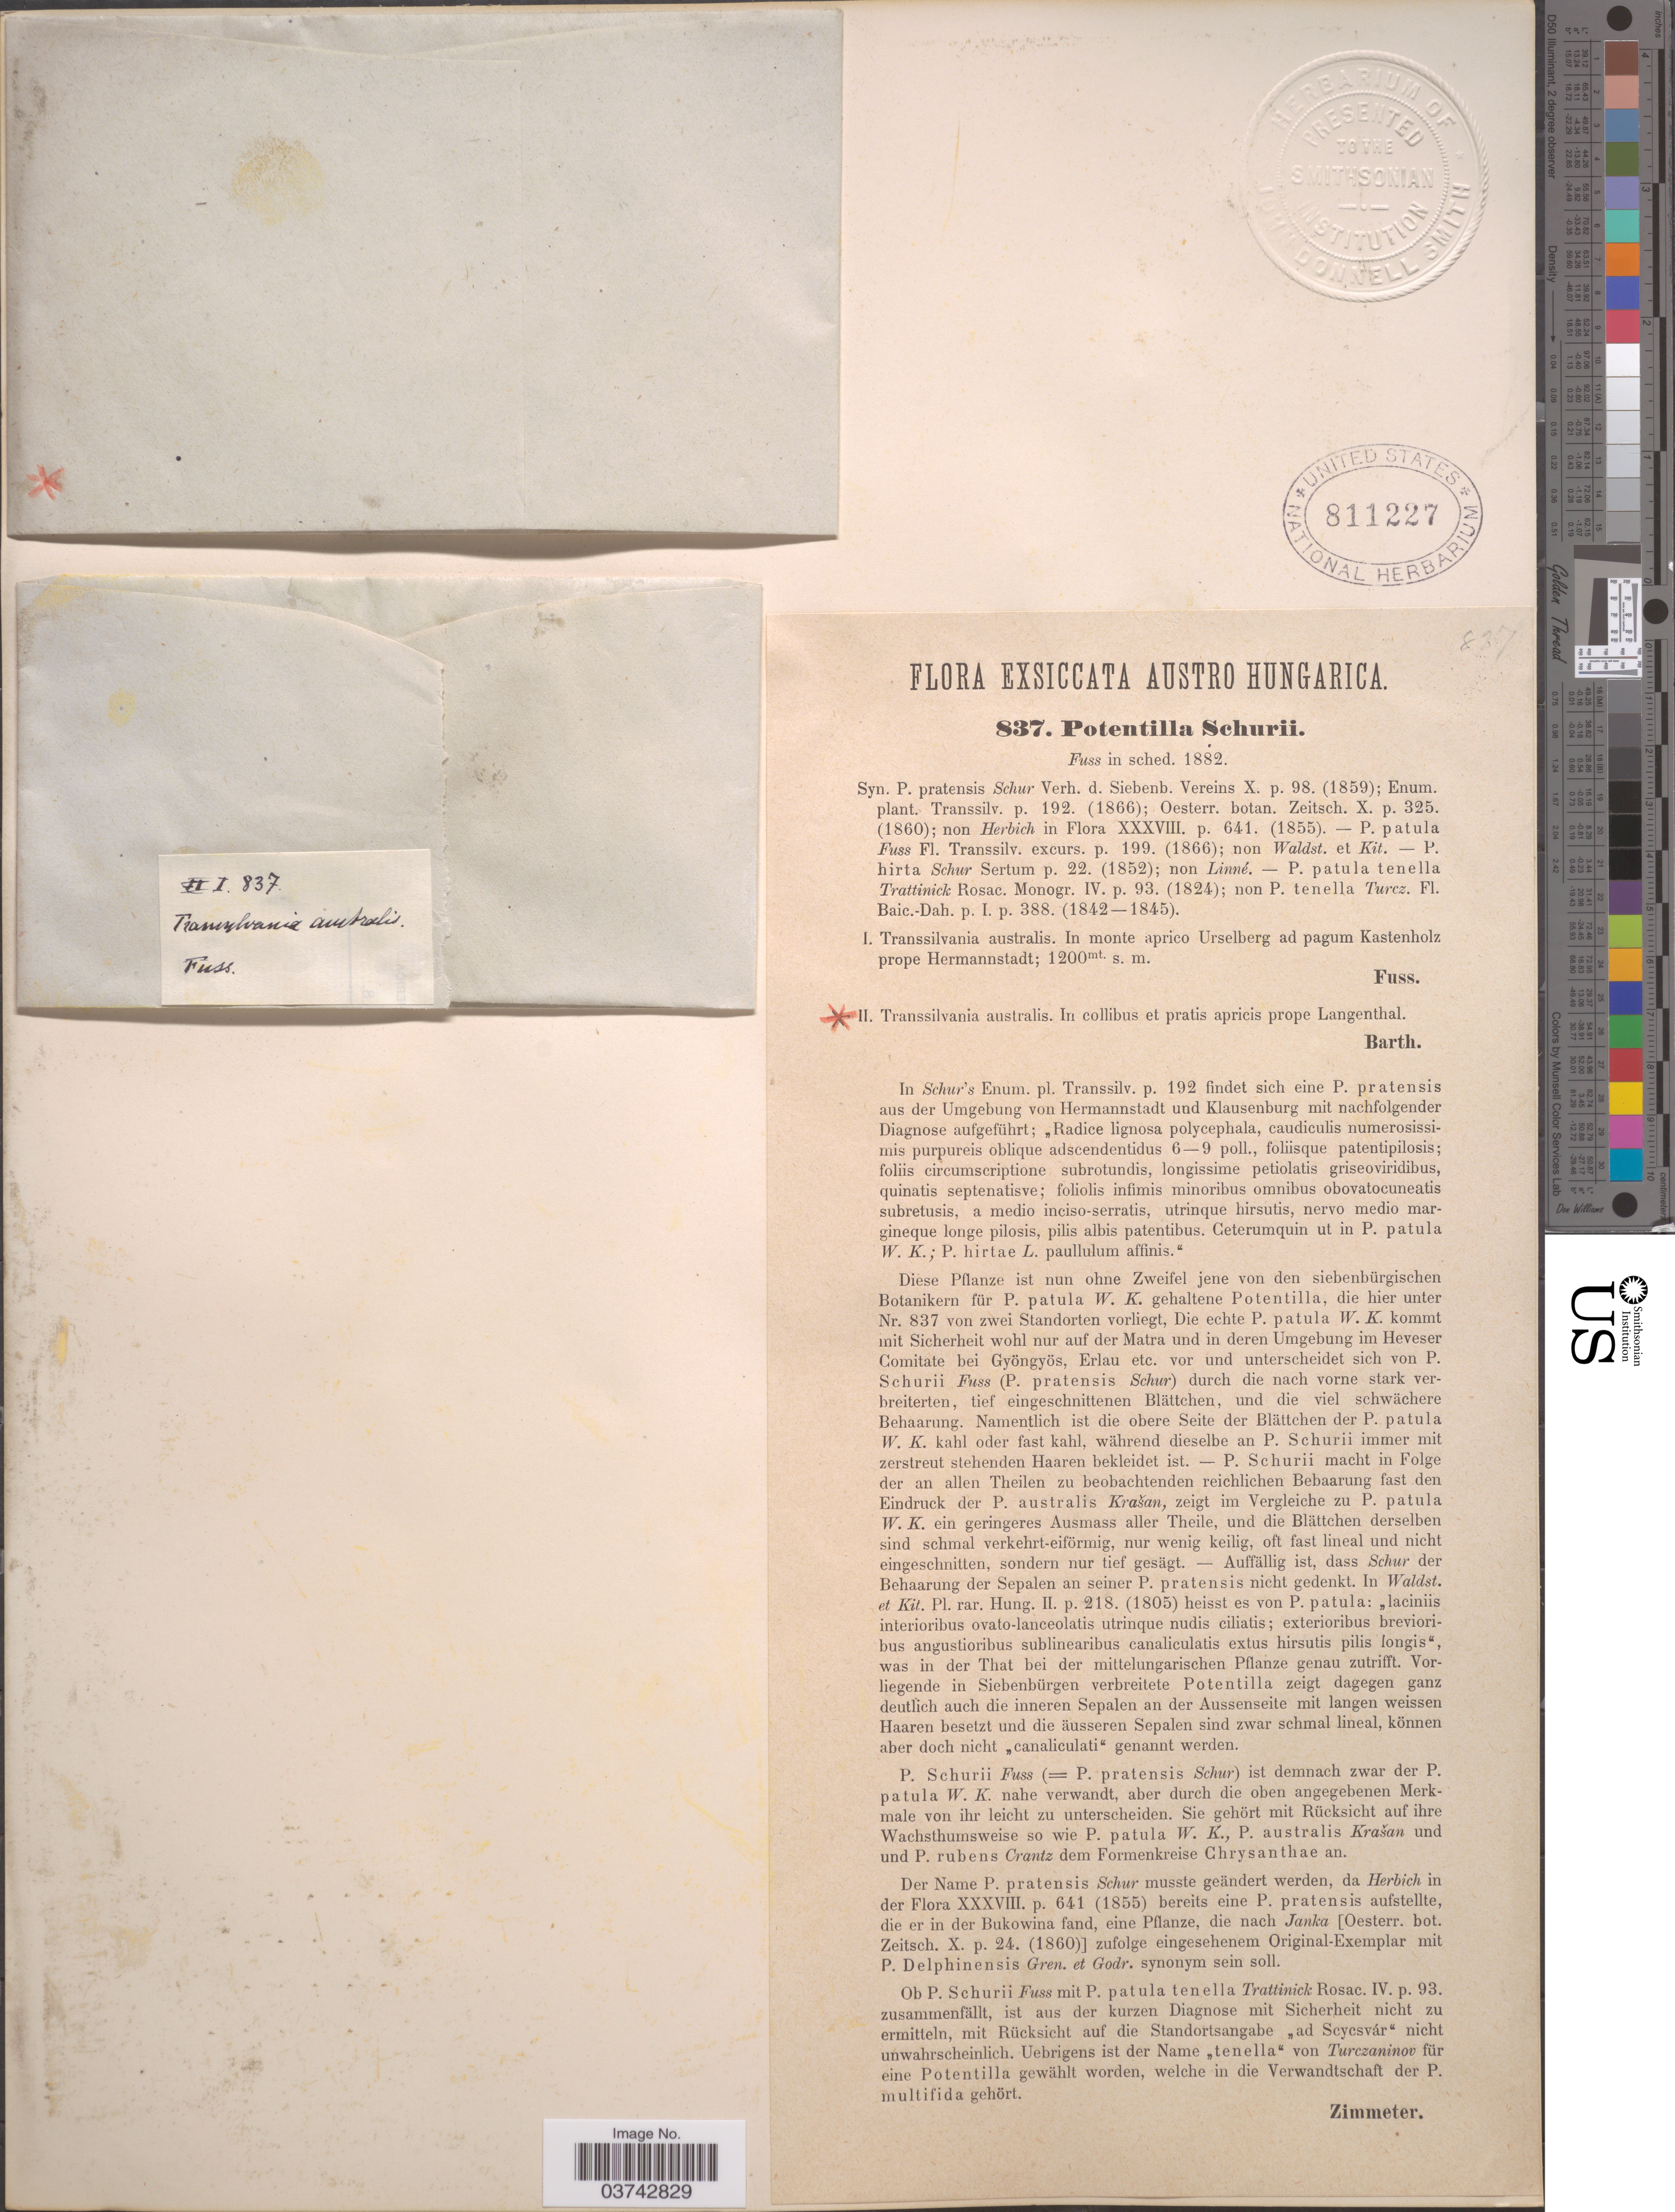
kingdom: Plantae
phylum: Tracheophyta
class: Magnoliopsida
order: Rosales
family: Rosaceae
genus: Potentilla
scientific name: Potentilla schurii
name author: Fuss ex Zimmeter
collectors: Barth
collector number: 837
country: Hungary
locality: Austro Hungarica. Transsilvania australis. In collibus et pratis apricis prope Langenthal.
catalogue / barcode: US 811227